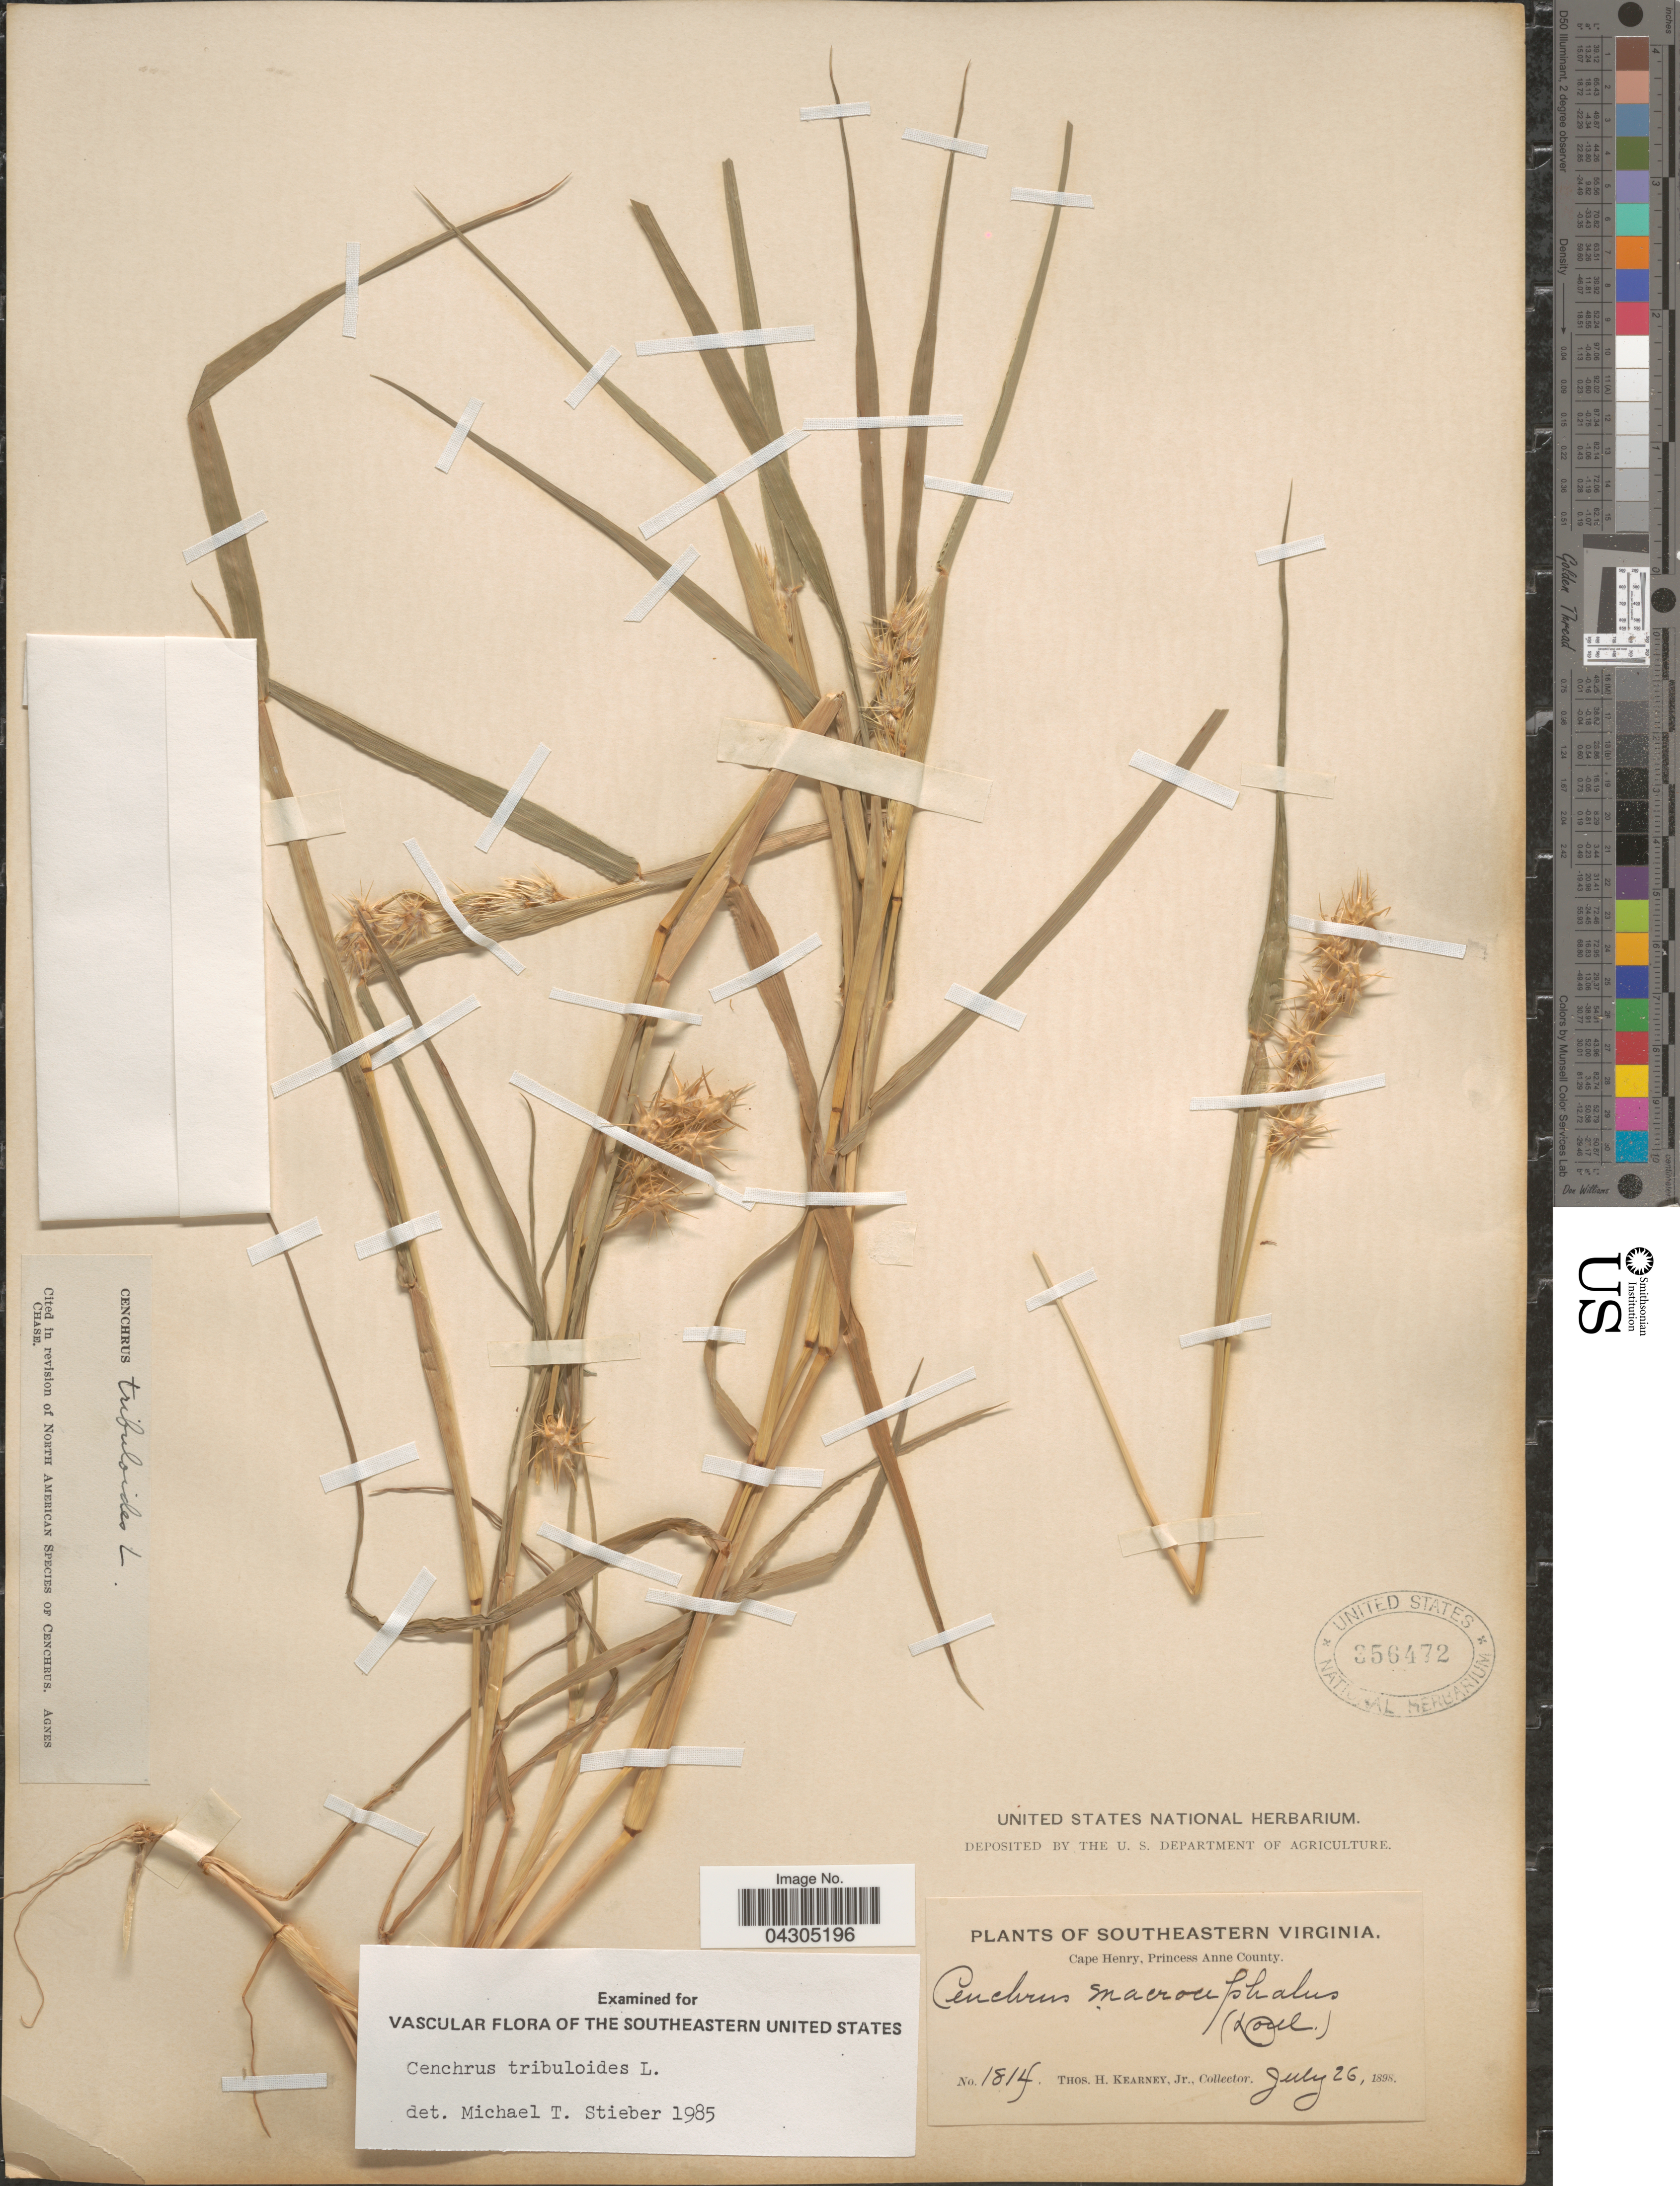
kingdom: Plantae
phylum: Tracheophyta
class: Liliopsida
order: Poales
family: Poaceae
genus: Cenchrus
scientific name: Cenchrus tribuloides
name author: L.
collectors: T. H. Kearney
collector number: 1814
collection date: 1898-07-26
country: United States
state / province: Virginia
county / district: City of Virginia Beach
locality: Southeastern Virginia. Cape Henry, Princess Anne (=historic county name) County.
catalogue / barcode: US 356472